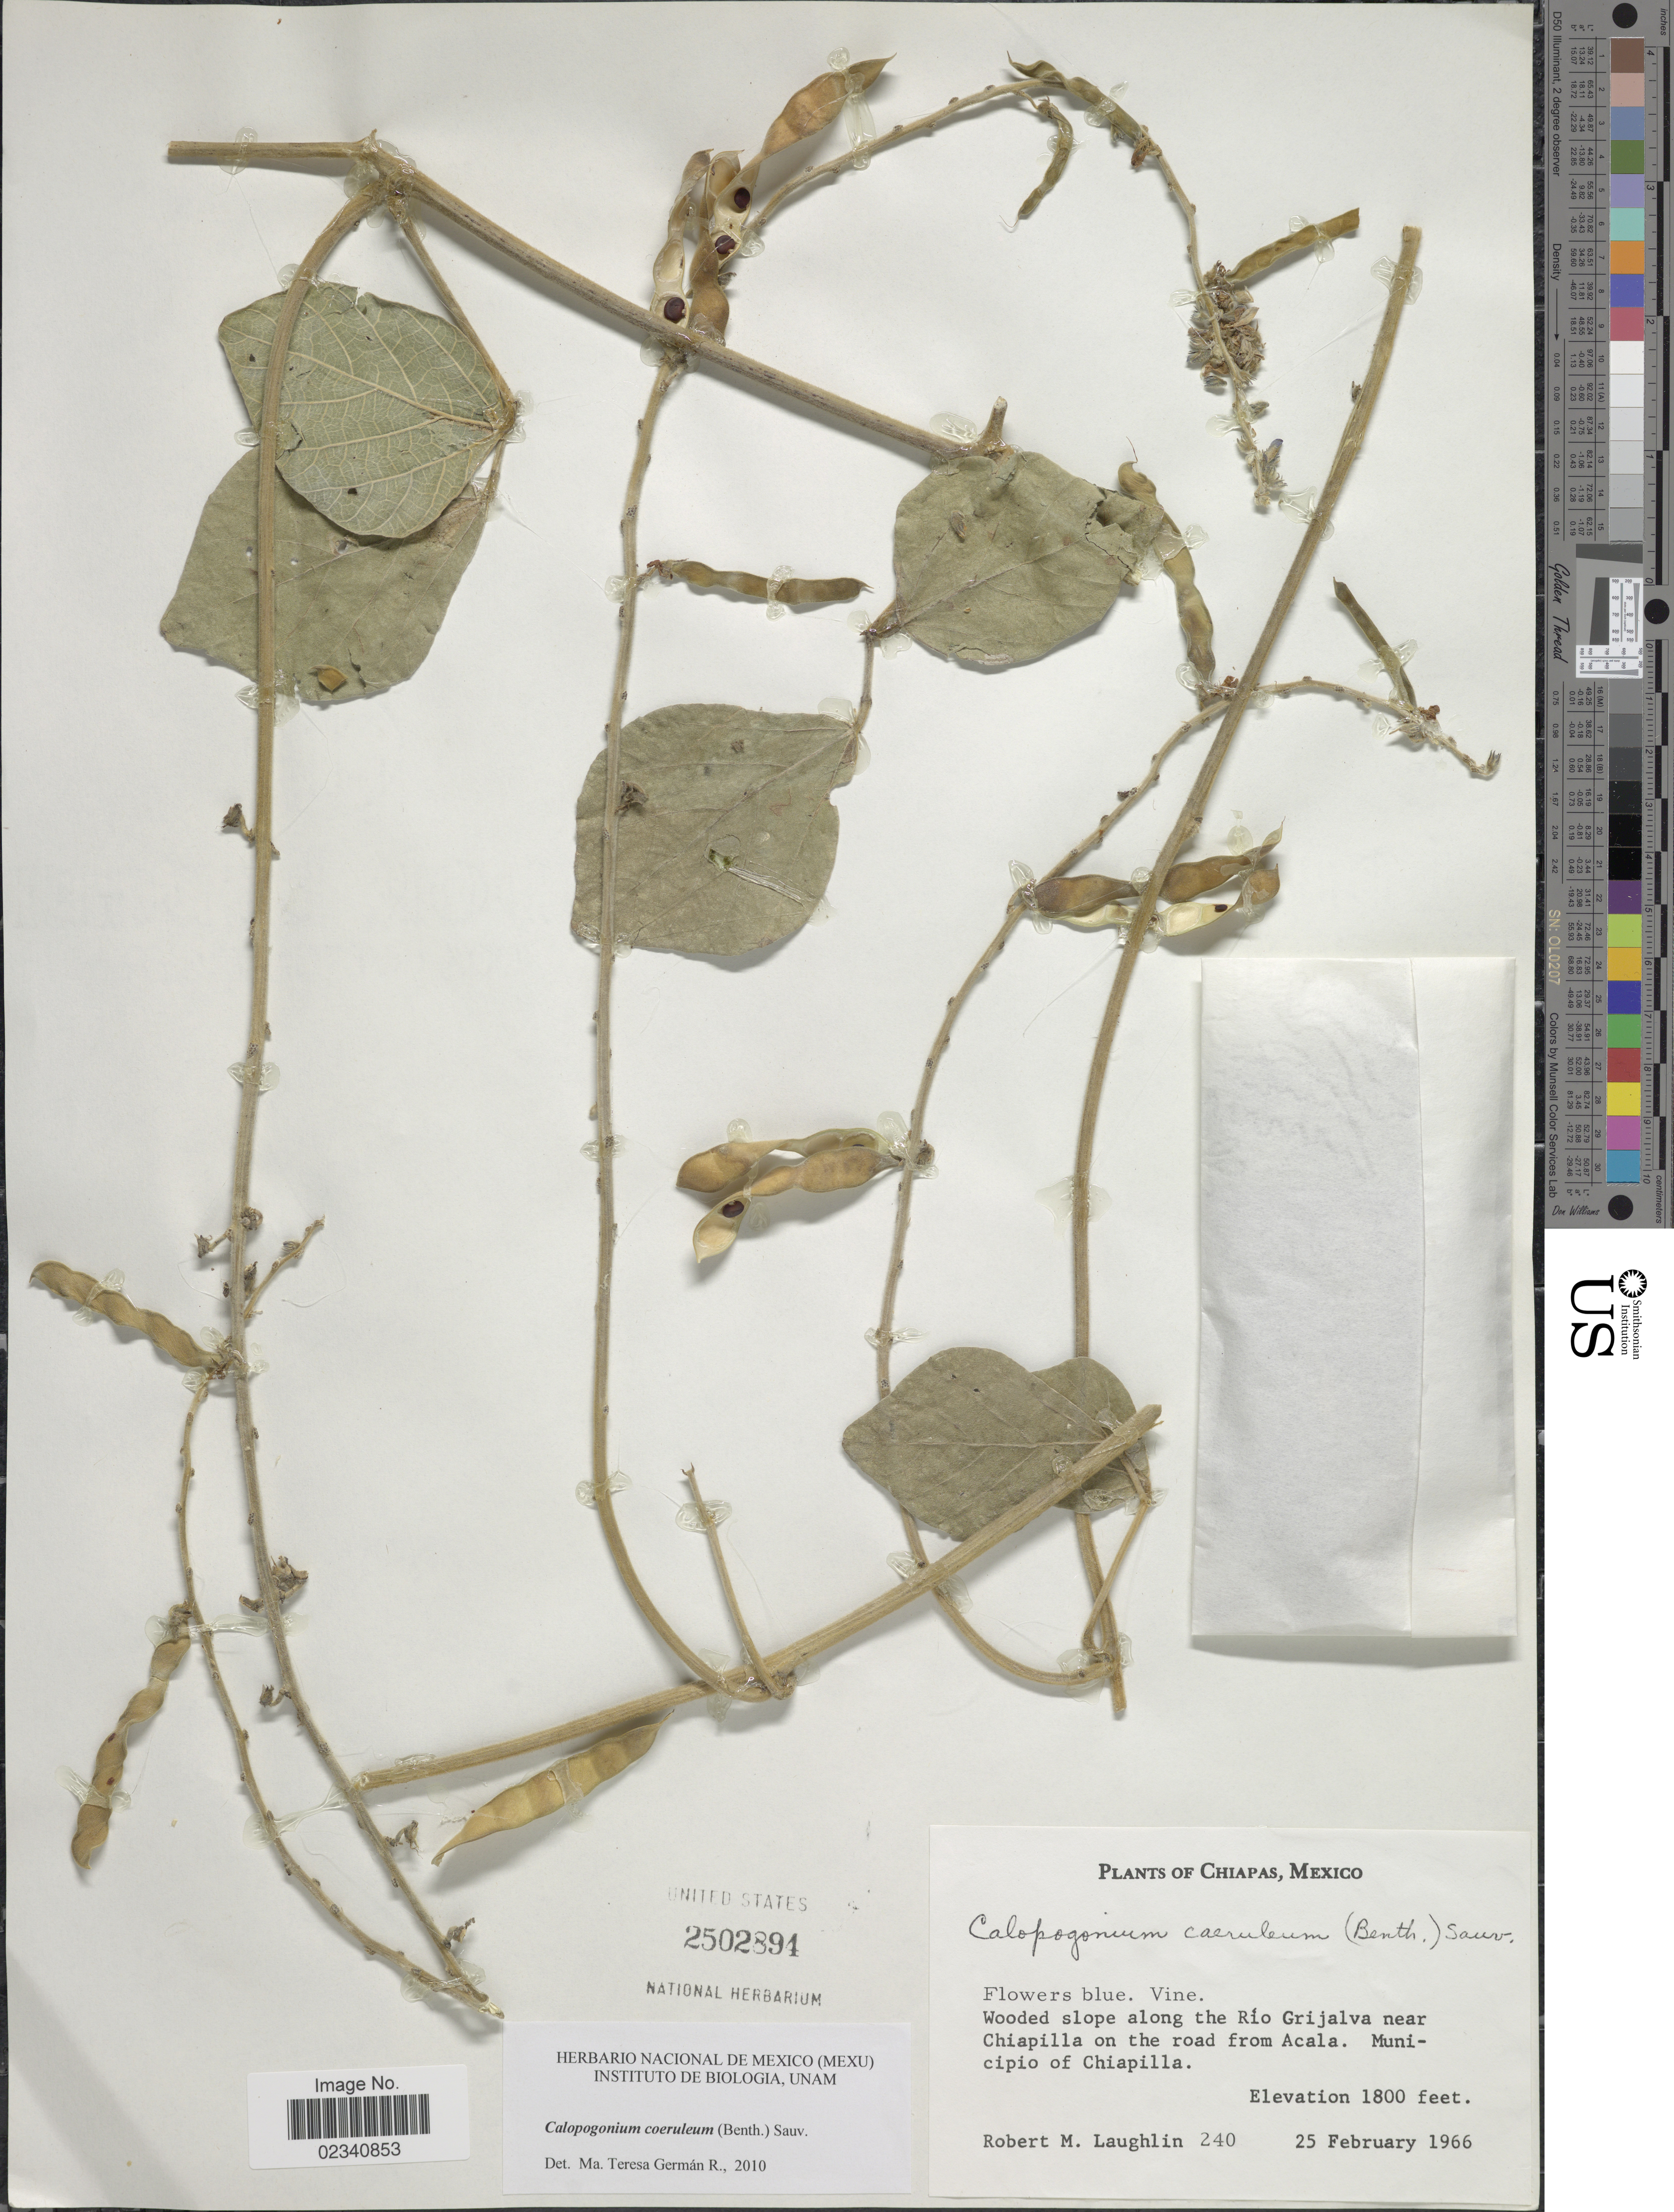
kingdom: Plantae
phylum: Tracheophyta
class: Magnoliopsida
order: Fabales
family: Fabaceae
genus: Calopogonium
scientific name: Calopogonium caeruleum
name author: (Benth.) C. Wright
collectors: R. M. Laughlin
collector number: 240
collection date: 1966-02-25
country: Mexico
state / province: Chiapas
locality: Chiapas, Mexico. Wooded slope along the Rio Grijalva near Chiapilla on the road from Acala. Municpio of Chiapilla.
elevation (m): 549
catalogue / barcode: US 2502894